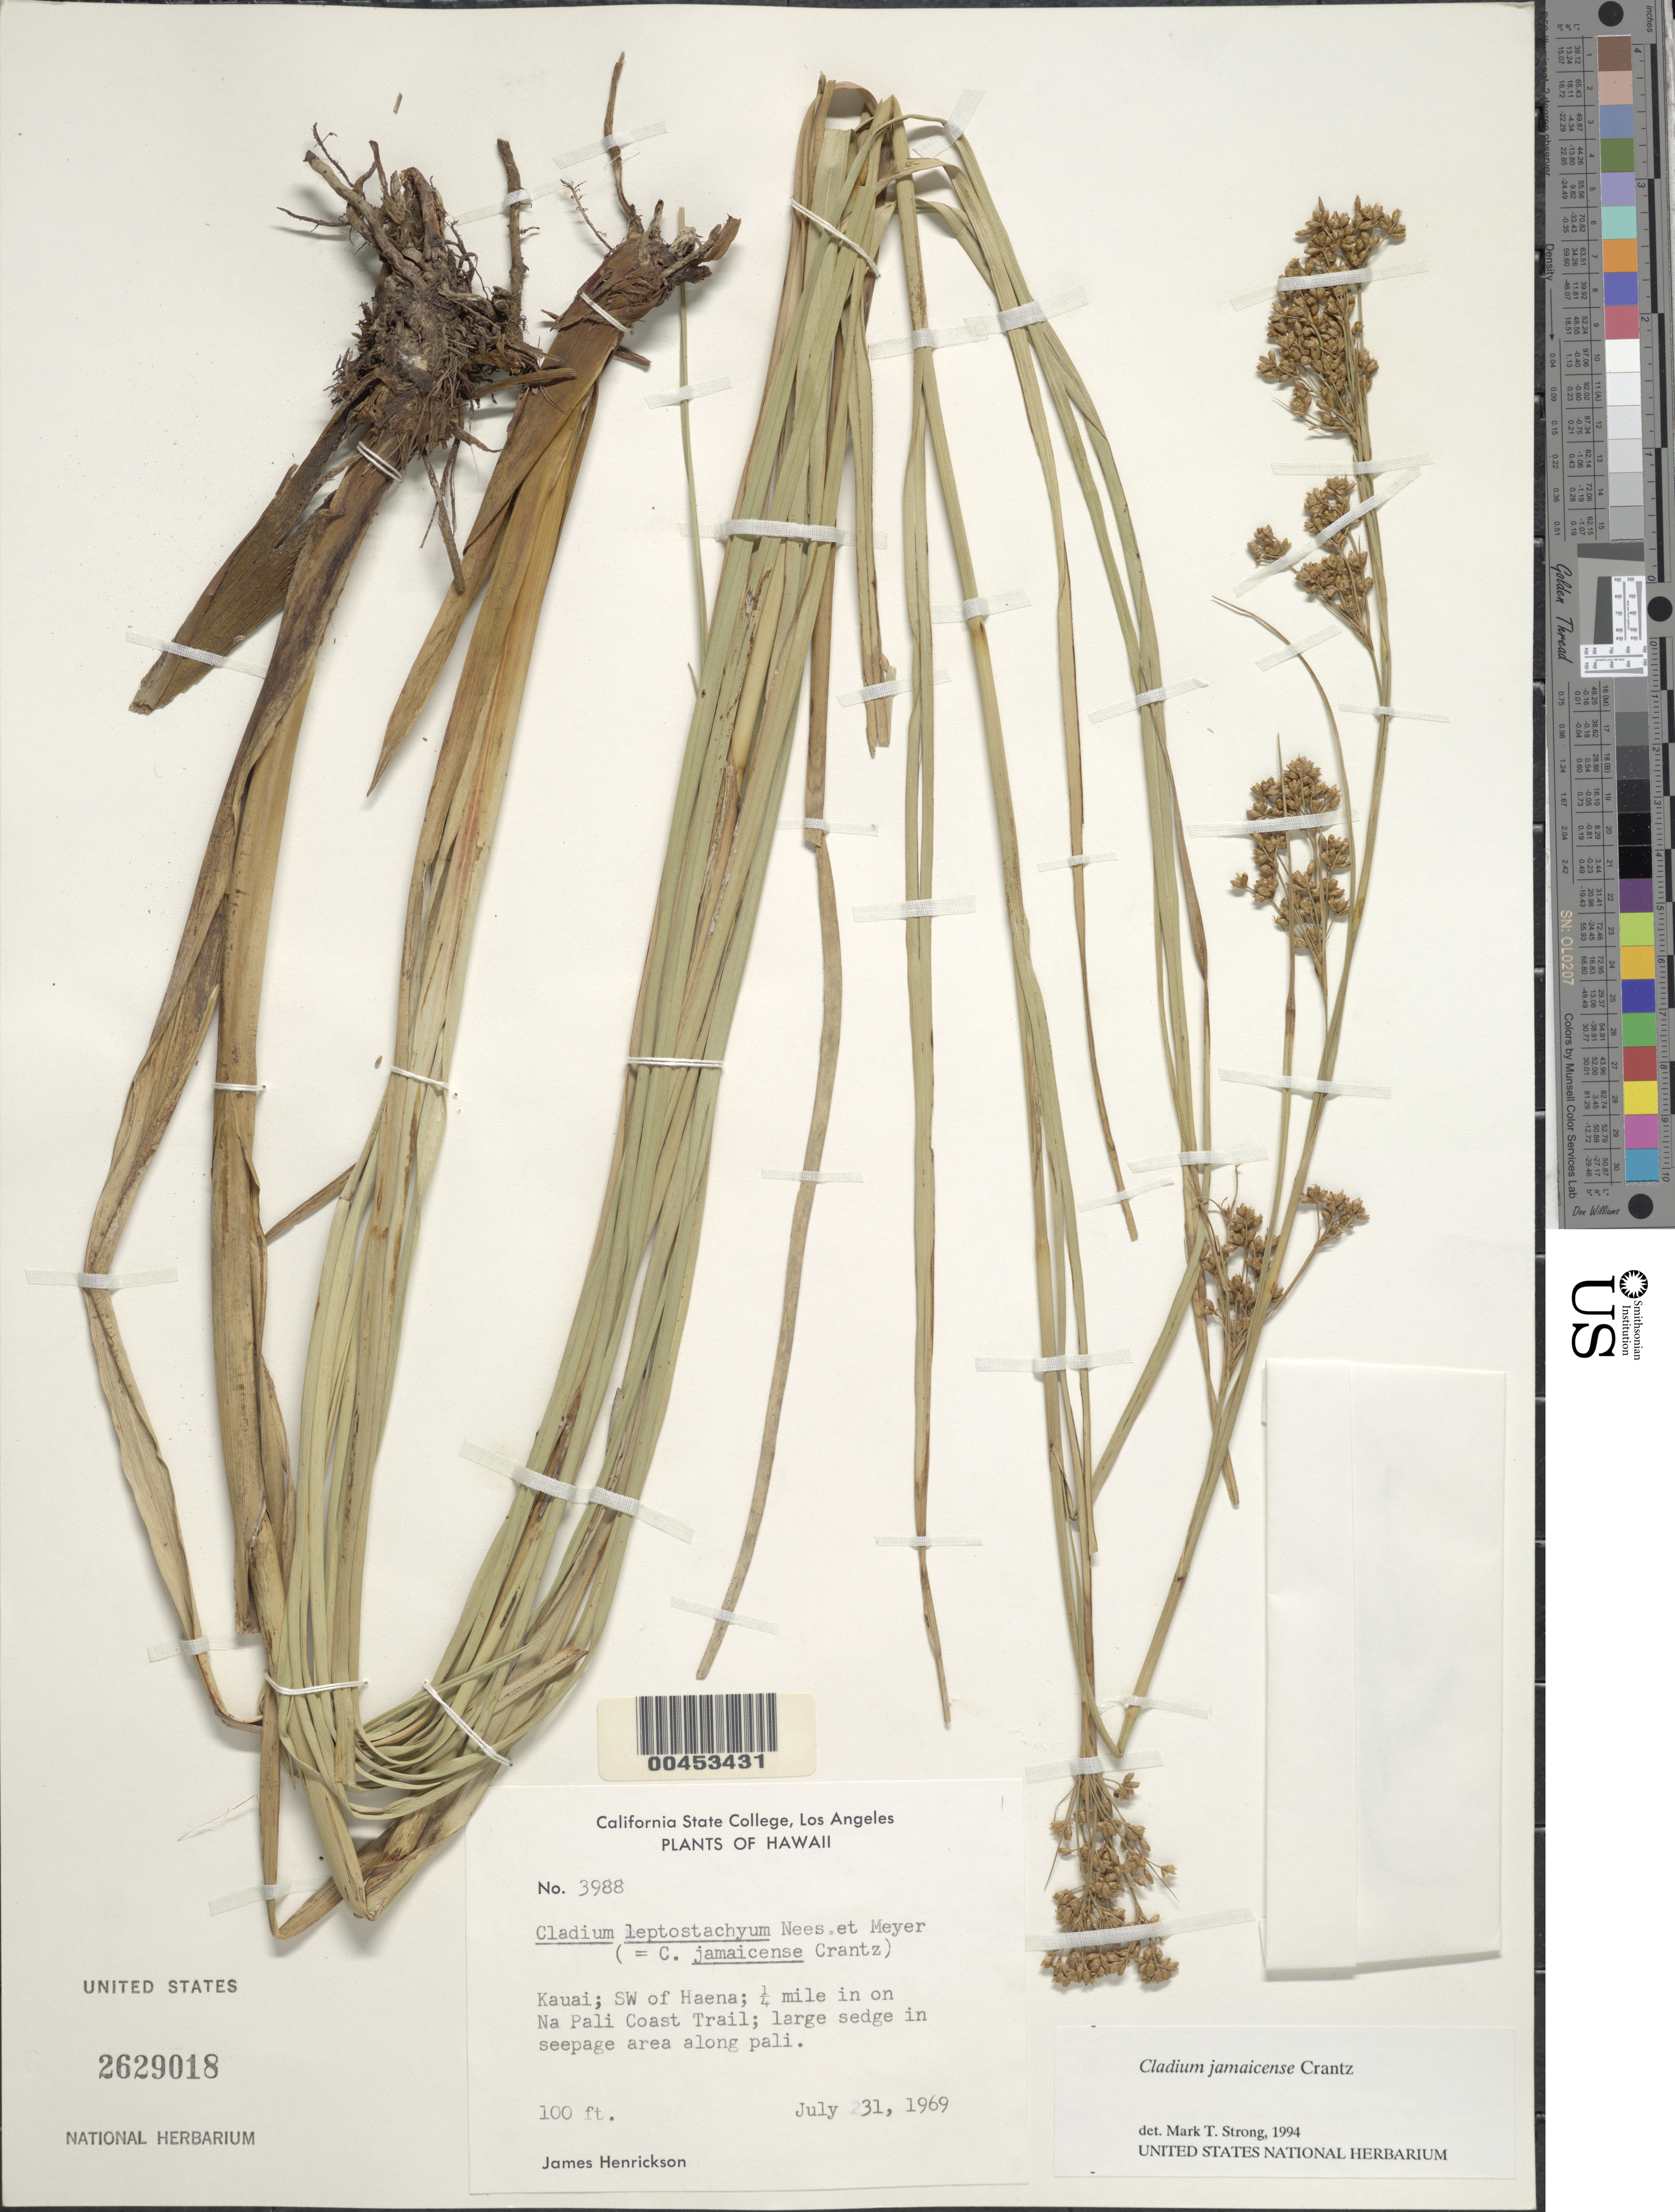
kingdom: Plantae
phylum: Tracheophyta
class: Liliopsida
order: Poales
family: Cyperaceae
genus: Cladium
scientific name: Cladium jamaicense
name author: Crantz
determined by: Strong, M. T., (US), Smithsonian Institution - National Museum of Natural History (UNITED STATES)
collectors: J. S. Henrickson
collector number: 3988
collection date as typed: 31 Jul 1969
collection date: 1969-07-31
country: United States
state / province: Hawaii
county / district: Kauai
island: Kaua'i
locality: SW of Haena, 0.25 mi in on Na Pali Coast Trail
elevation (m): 30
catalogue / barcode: US 2629018